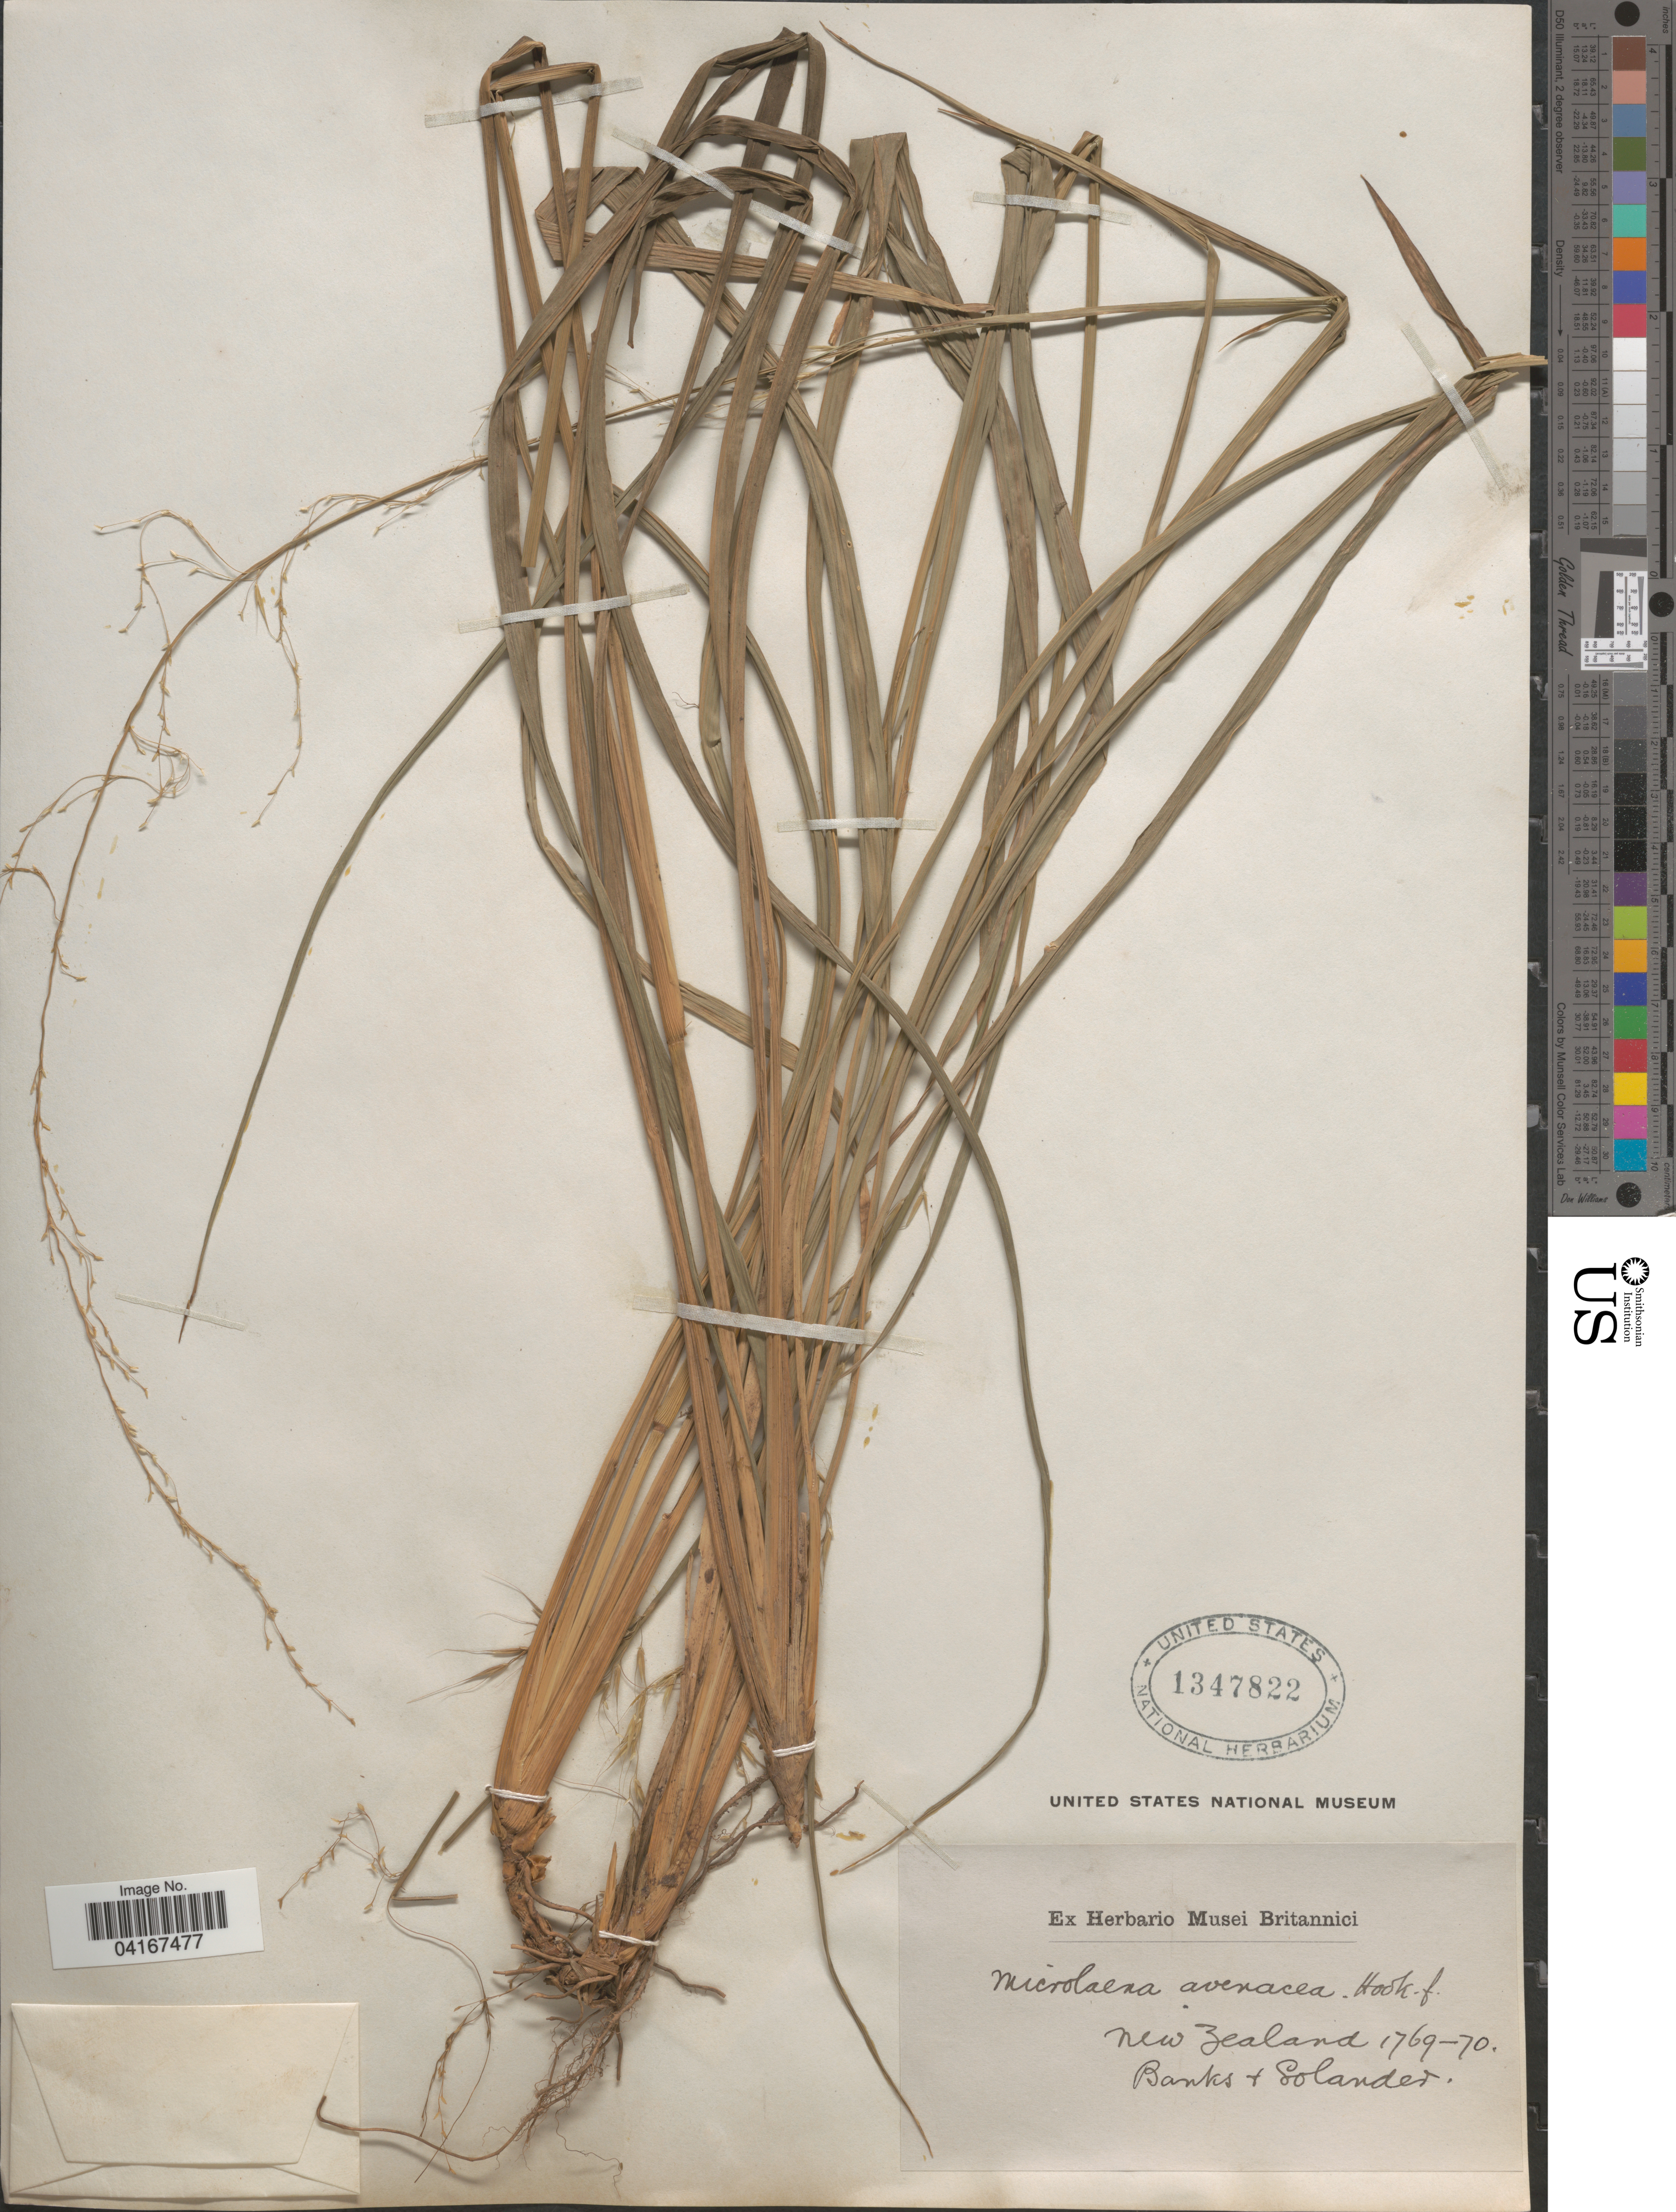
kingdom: Plantae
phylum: Tracheophyta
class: Liliopsida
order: Poales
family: Poaceae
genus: Microlaena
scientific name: Microlaena avenacea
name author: (Raoul) Hook. f.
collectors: -- Banks & -- Solander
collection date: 1769/1770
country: New Zealand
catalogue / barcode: US 1347822